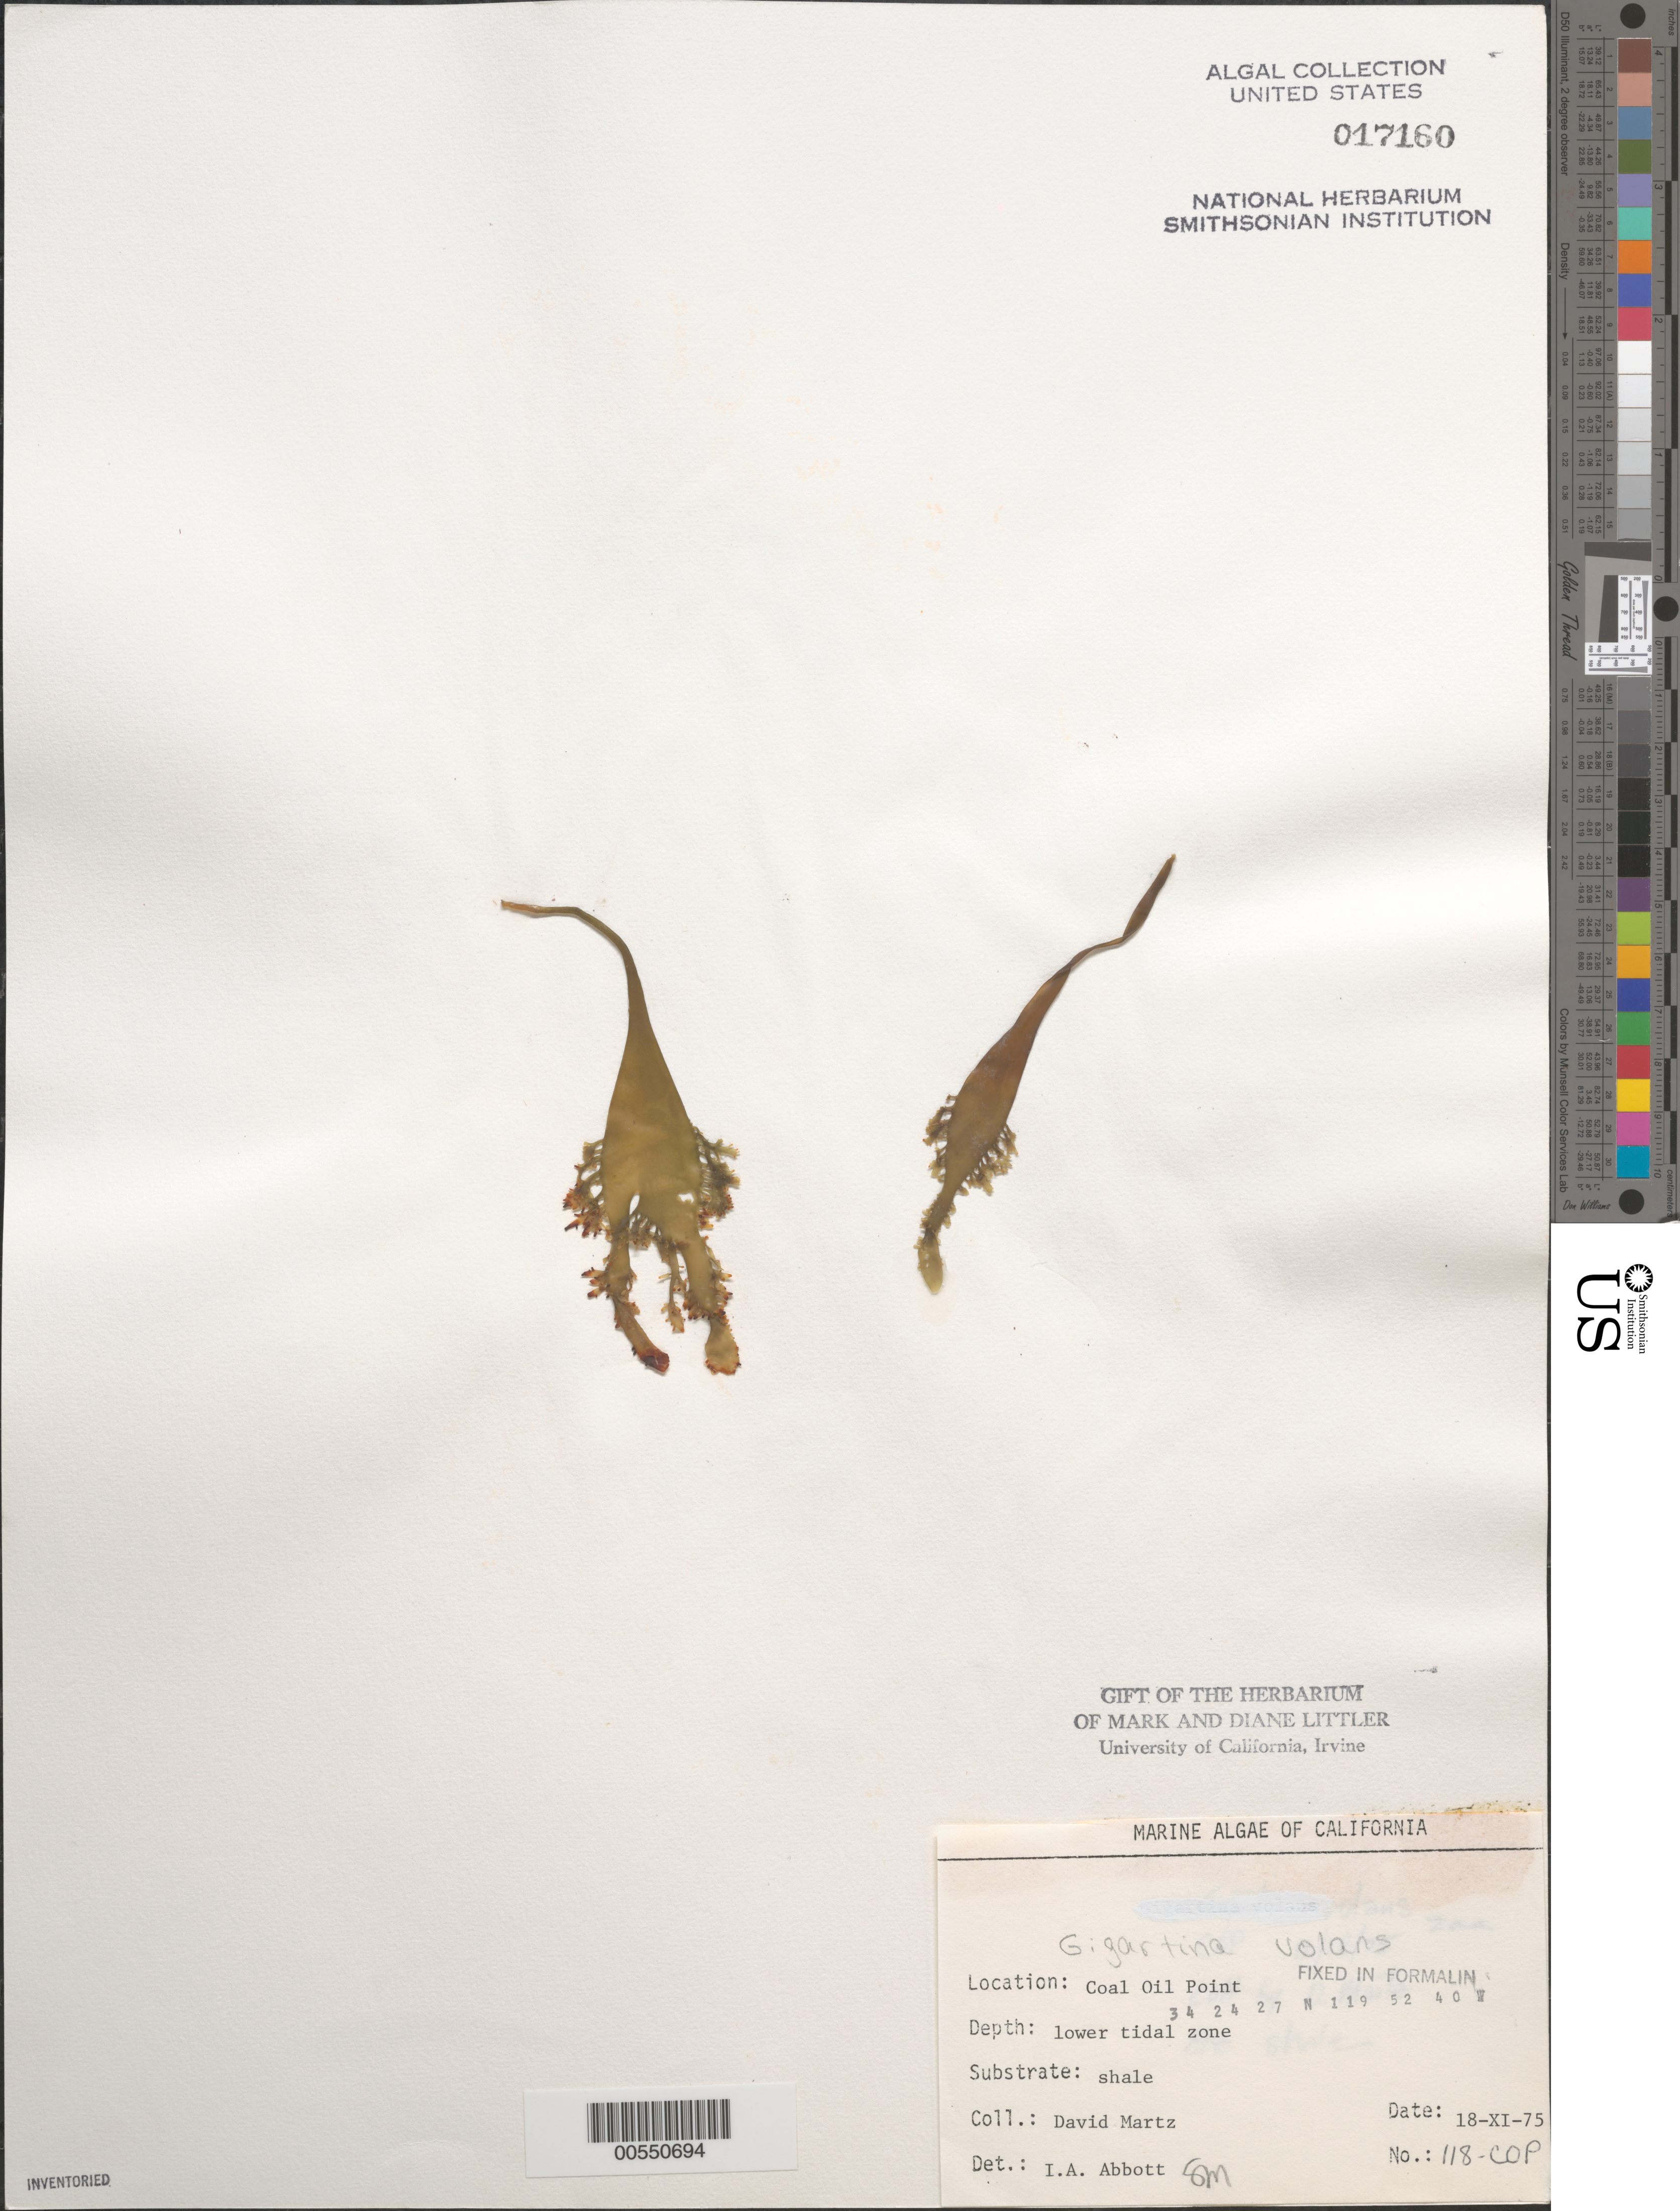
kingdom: Plantae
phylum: Rhodophyta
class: Florideophyceae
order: Gigartinales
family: Gigartinaceae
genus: Mazzaella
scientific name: Mazzaella volans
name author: (C. Agardh) Fredericq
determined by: Algae name updating Project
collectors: D. Martz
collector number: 118-COP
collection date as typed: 18 Nov 1975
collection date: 1975-11-18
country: United States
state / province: California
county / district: Santa Barbara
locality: Coal Oil Point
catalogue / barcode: US 17160